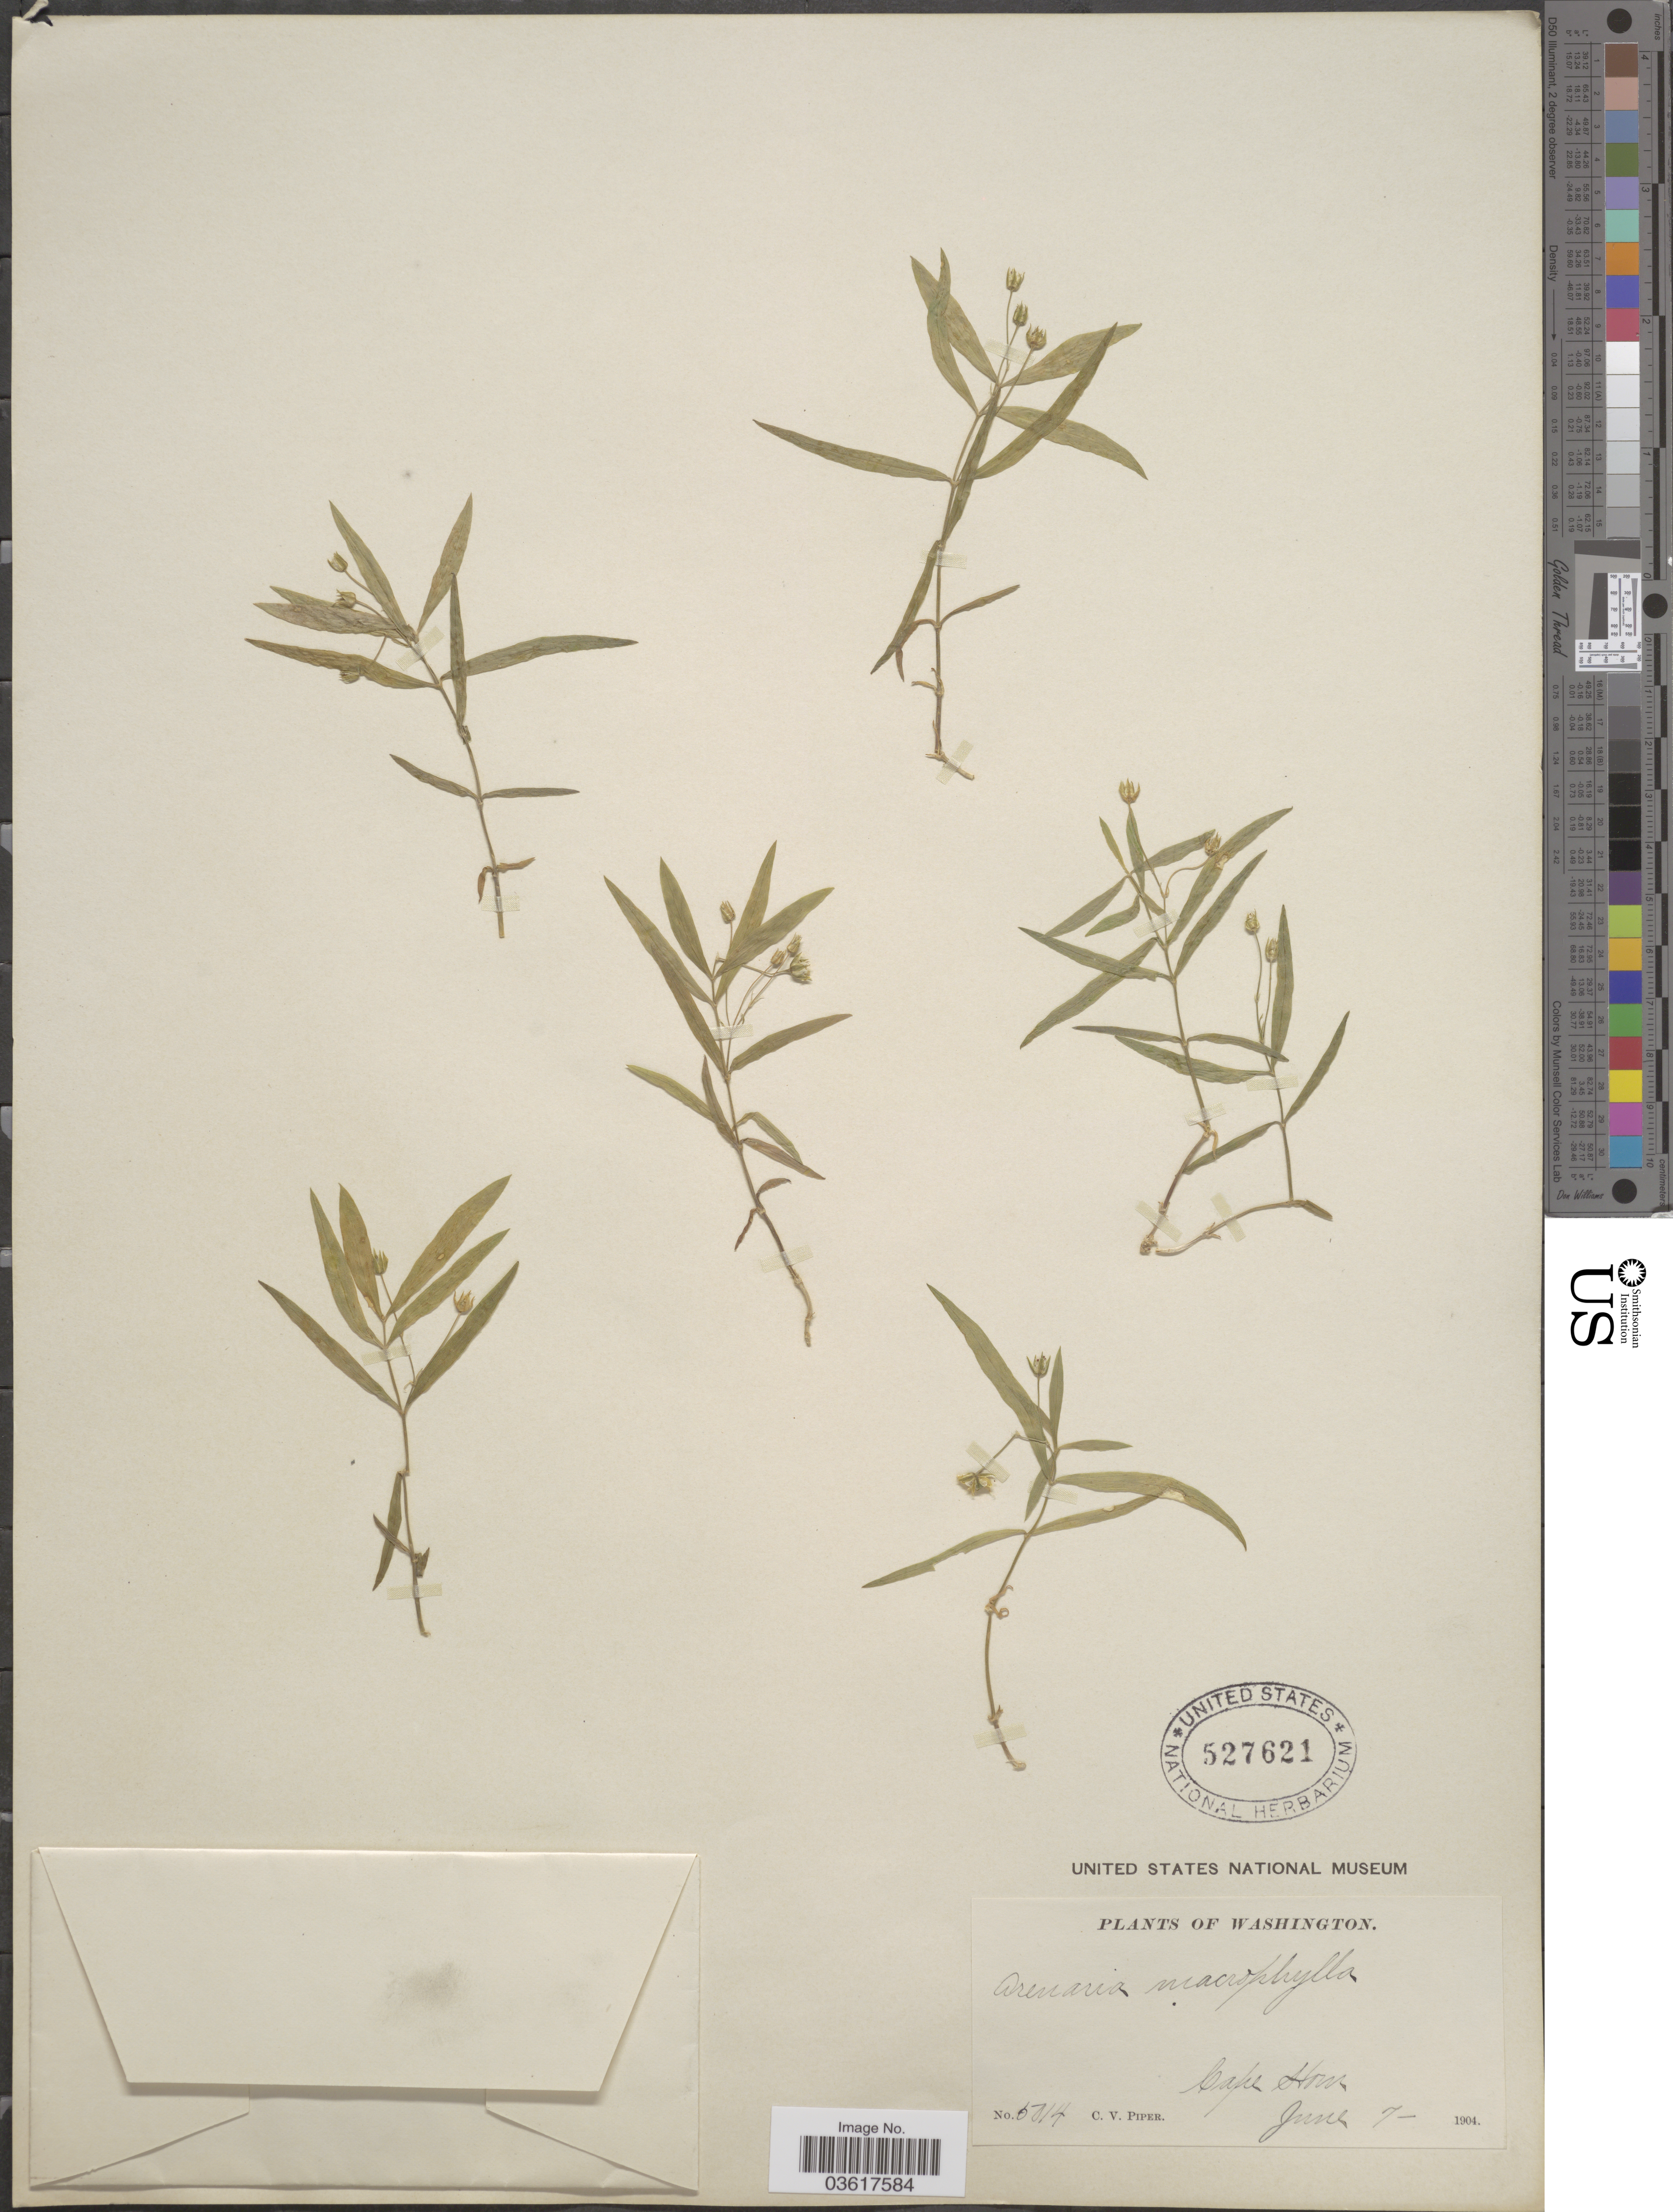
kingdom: Plantae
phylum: Tracheophyta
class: Magnoliopsida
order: Caryophyllales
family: Caryophyllaceae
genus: Moehringia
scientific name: Moehringia macrophylla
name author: (Hook.) Fenzl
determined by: Strong, Mark T., (BOT), Smithsonian Institution - National Museum of Natural History (UNITED STATES)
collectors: C. V. Piper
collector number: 6814*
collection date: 1904-06-07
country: United States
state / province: Washington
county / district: Skamania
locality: Cape Horn.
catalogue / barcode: US 527621